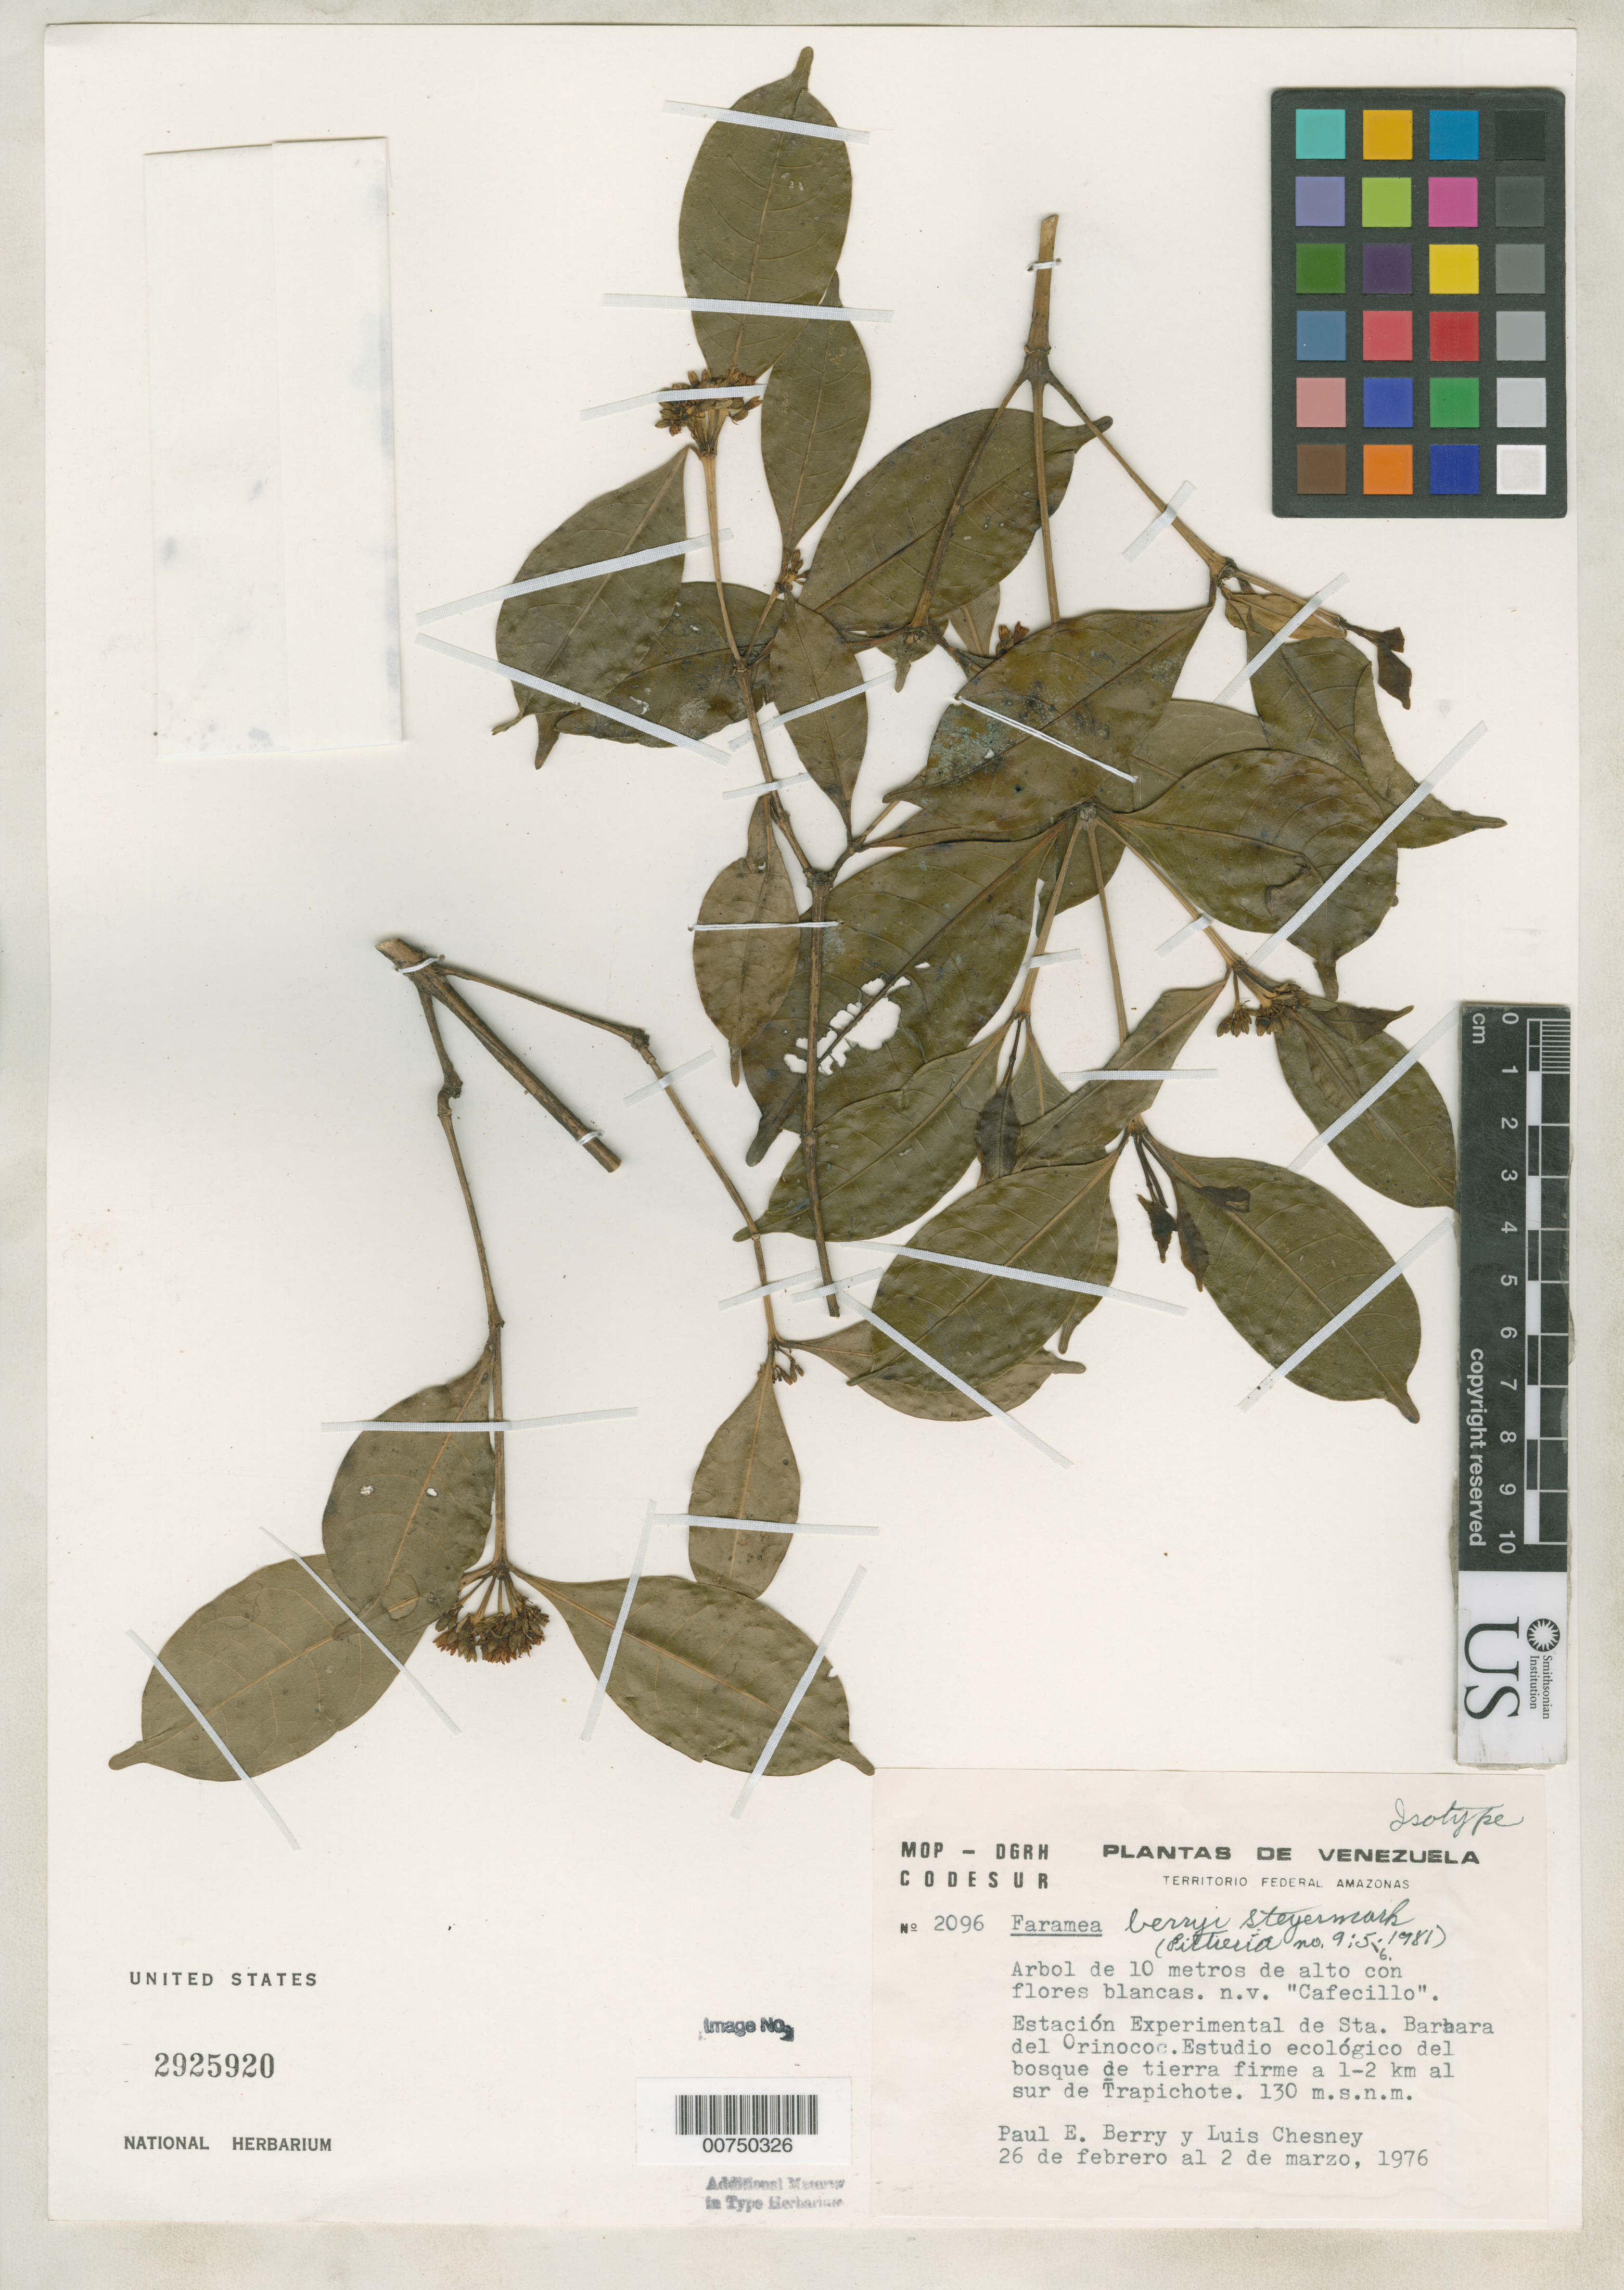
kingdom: Plantae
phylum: Tracheophyta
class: Magnoliopsida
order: Gentianales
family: Rubiaceae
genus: Faramea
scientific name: Faramea berryi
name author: Steyerm.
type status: Isotype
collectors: P. E. Berry & L. Chesney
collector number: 2096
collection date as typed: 26 Feb 1976 to 02 Mar 1976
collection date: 1976-02-26/1976-03-02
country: Venezuela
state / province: Amazonas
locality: Estación Experimental de Sta. Barbara del Orinoco. Estudio ecológico del bosque de tierra firme a 1-2 km al sur de Trapichote.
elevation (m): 130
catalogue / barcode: US 2925920